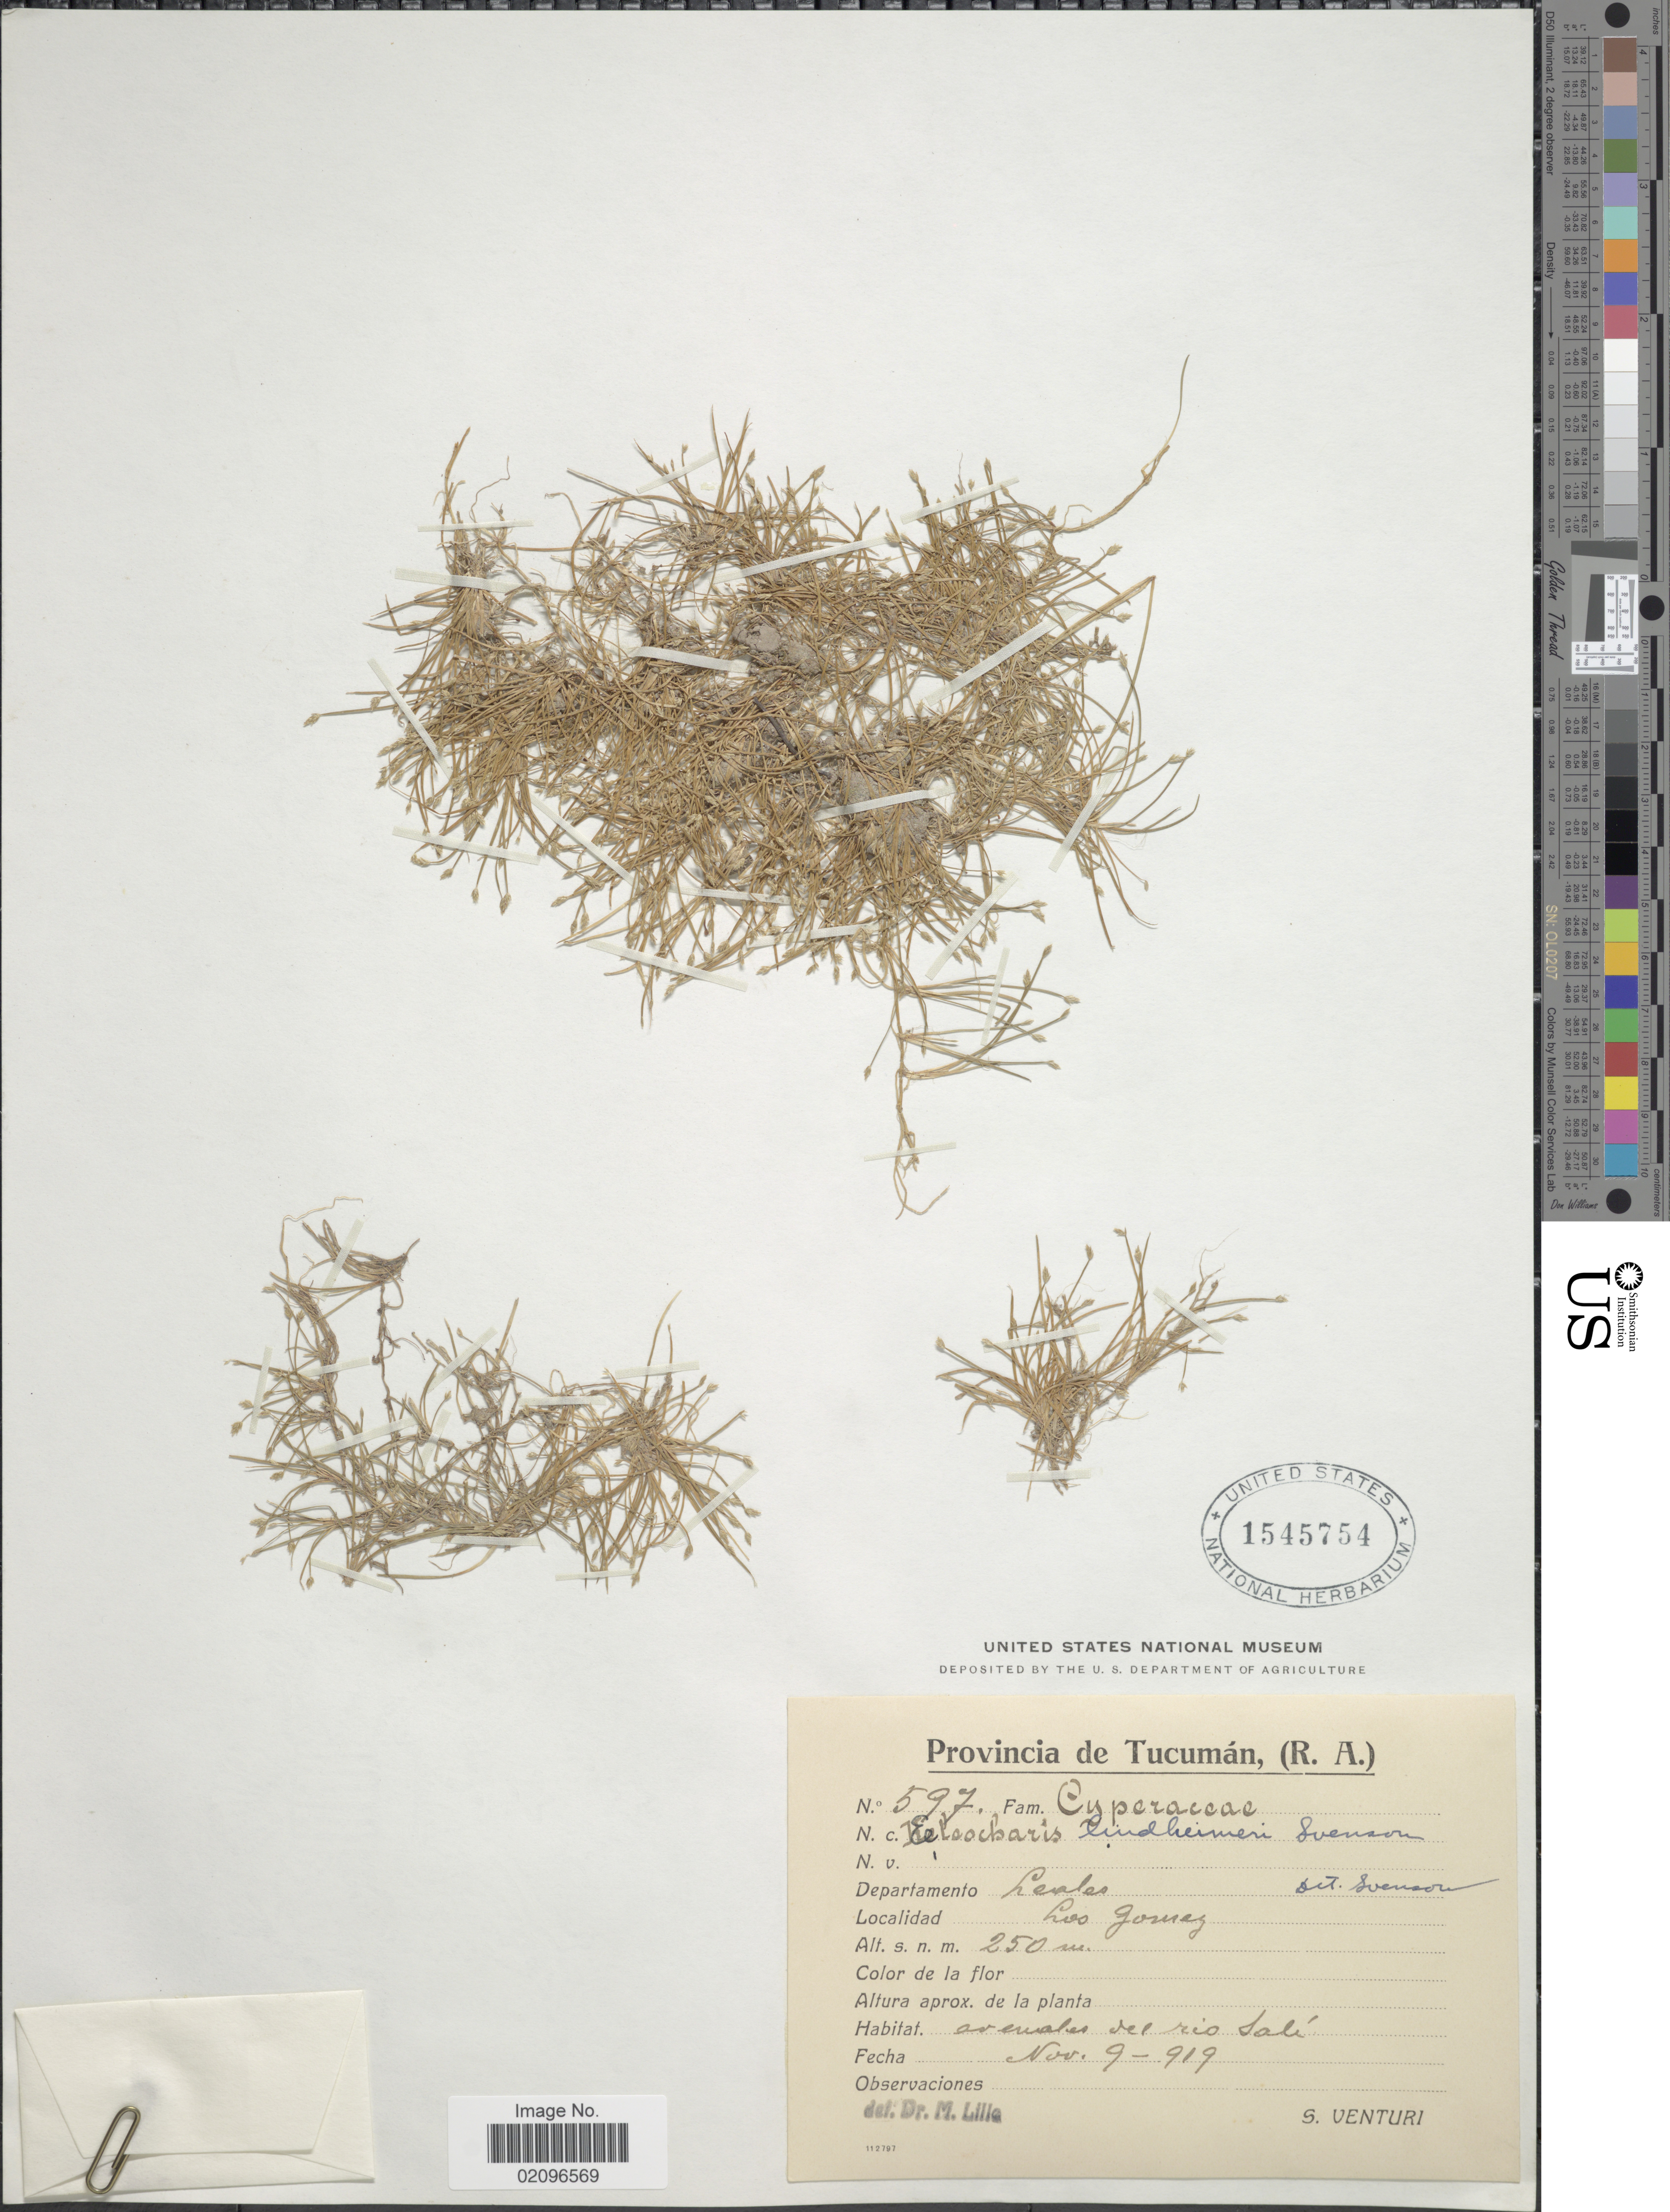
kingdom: Plantae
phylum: Tracheophyta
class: Liliopsida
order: Poales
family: Cyperaceae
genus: Eleocharis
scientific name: Eleocharis exigua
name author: (Kunth) Roem. & Schult.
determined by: Strong, Mark T., (BOT), Smithsonian Institution - National Museum of Natural History (UNITED STATES)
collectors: S. Venturi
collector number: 597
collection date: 1919-11-09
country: Argentina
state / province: Tucuman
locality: (R.A.) Departamento Leales, Los Gomez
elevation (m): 250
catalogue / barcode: US 1545754